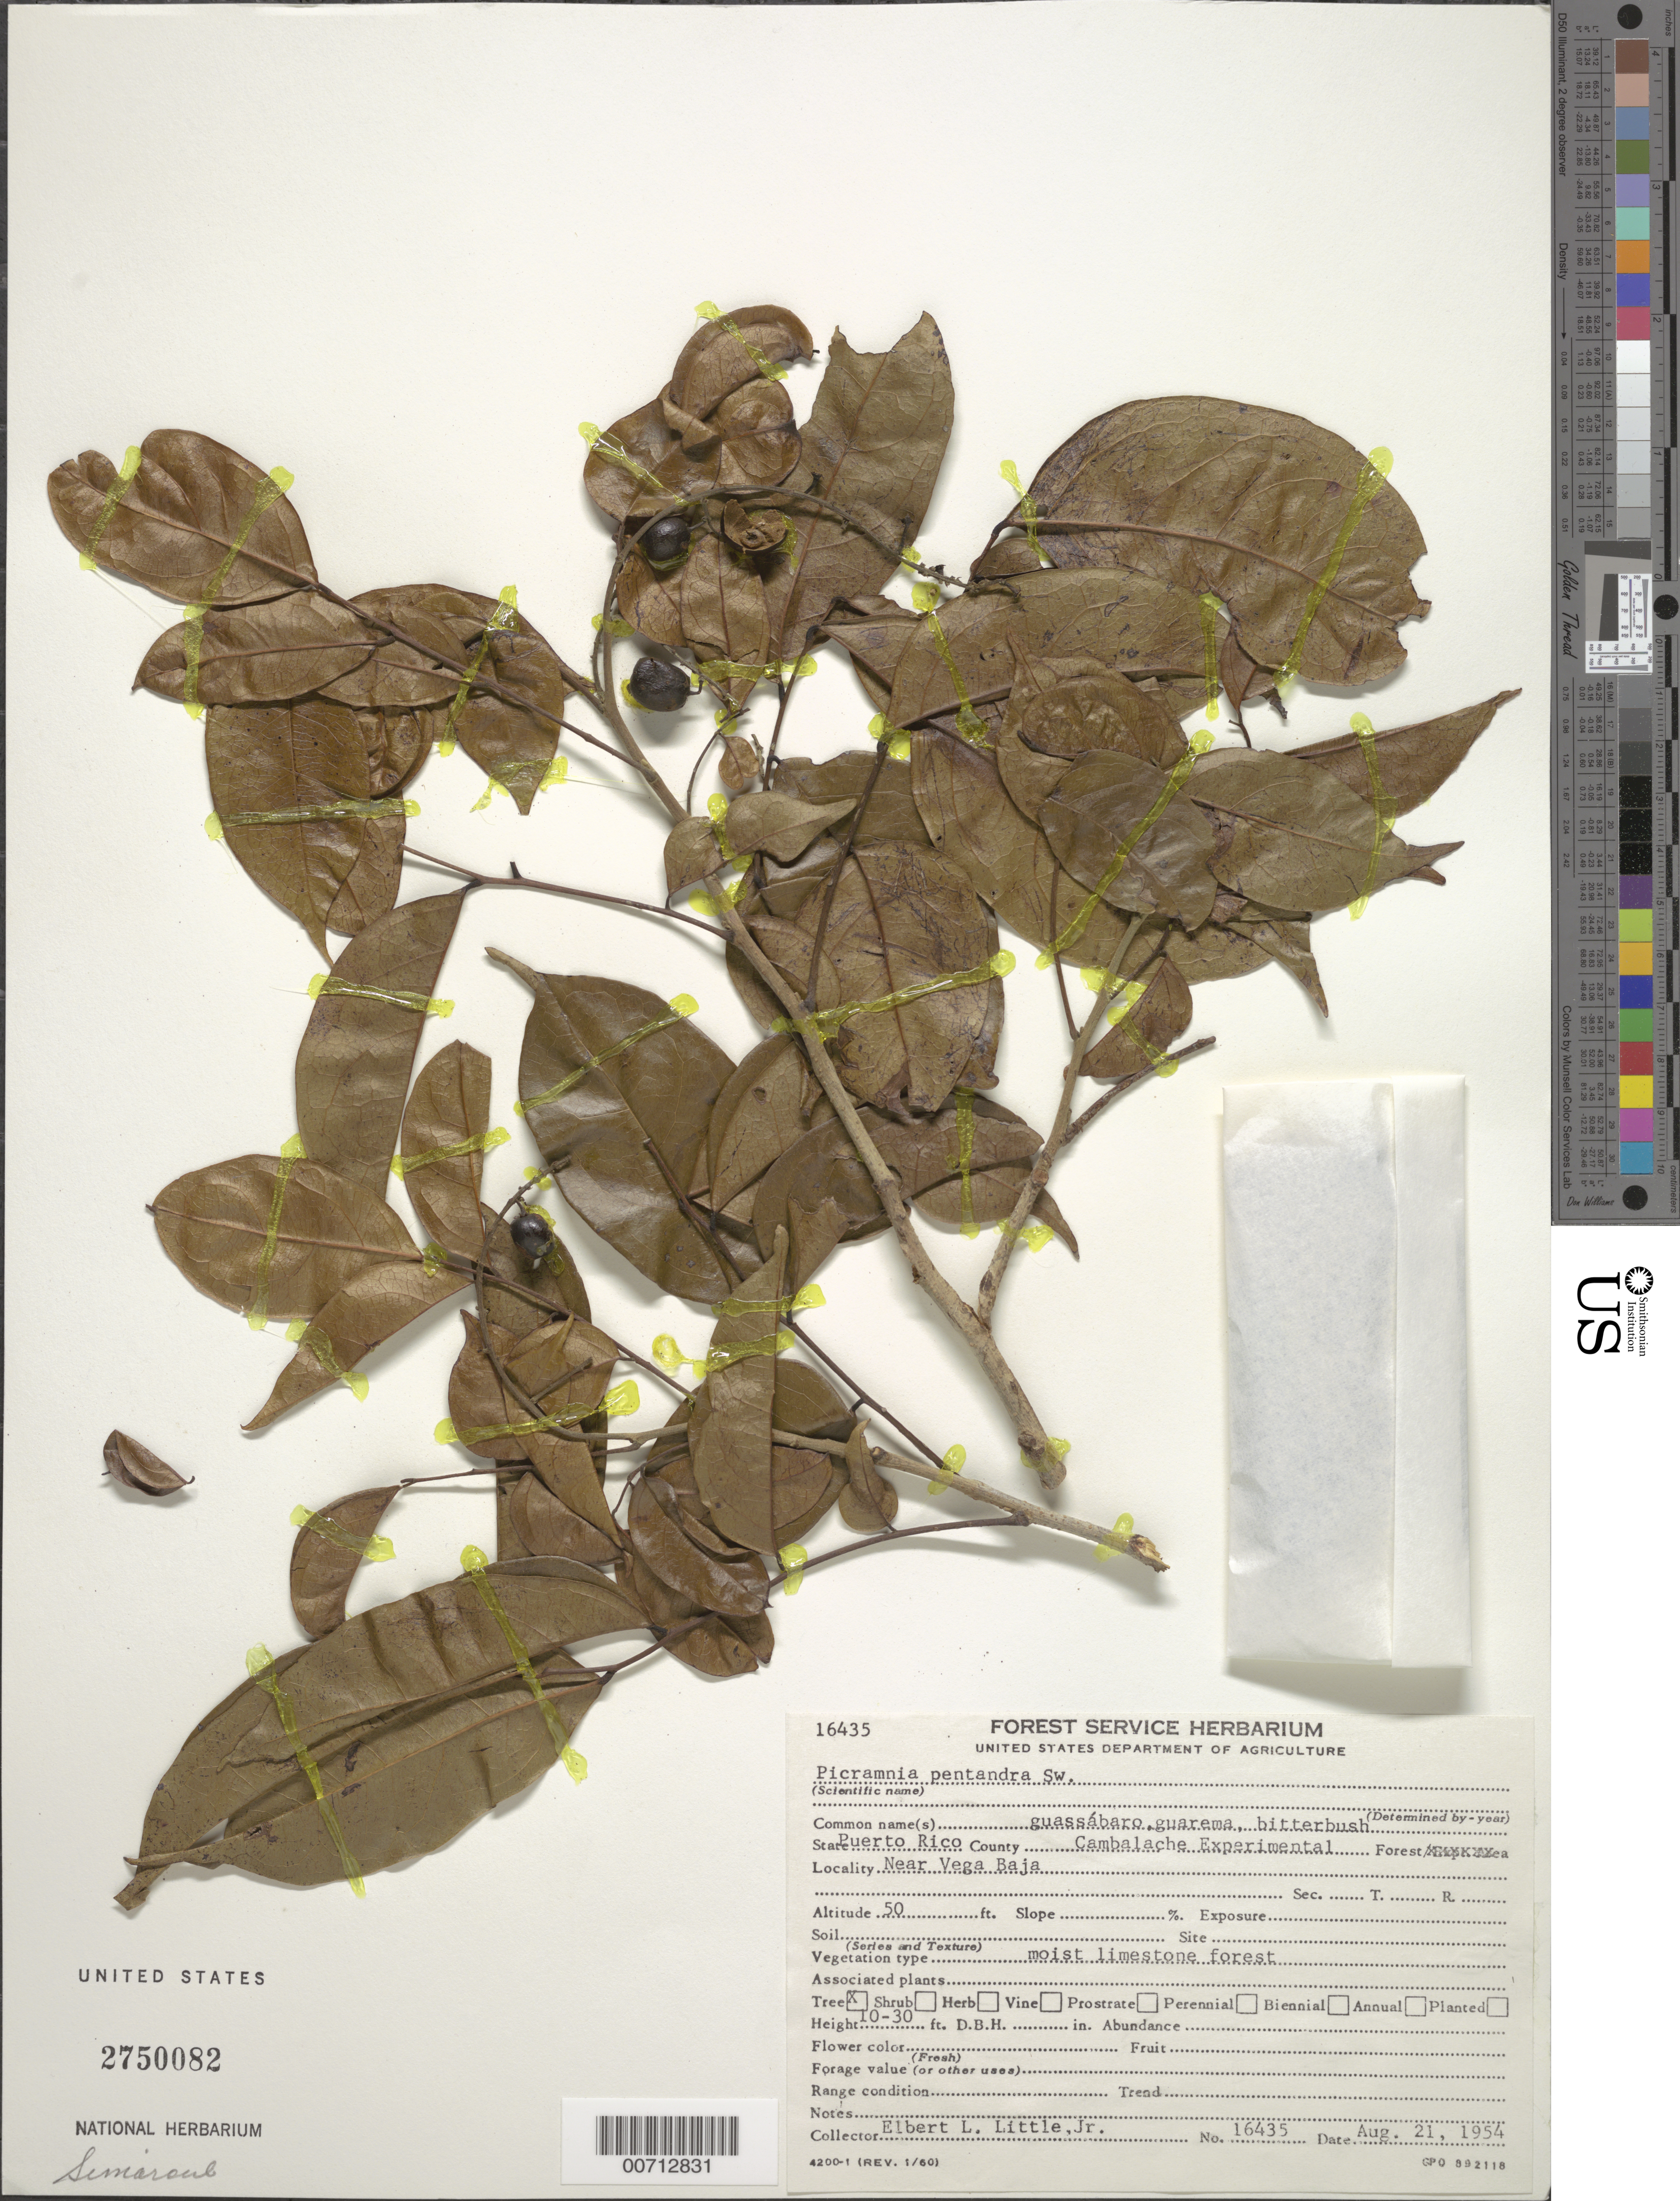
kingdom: Plantae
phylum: Tracheophyta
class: Magnoliopsida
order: Picramniales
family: Picramniaceae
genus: Picramnia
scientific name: Picramnia pentandra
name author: Sw.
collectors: E. L. Little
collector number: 16435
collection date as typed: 21 Aug 1954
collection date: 1954-08-21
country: Puerto Rico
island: Greater Antilles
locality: Vega Baja, near; Cambalache Exp. Forest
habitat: Moist limestone forest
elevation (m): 15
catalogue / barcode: US 2750082